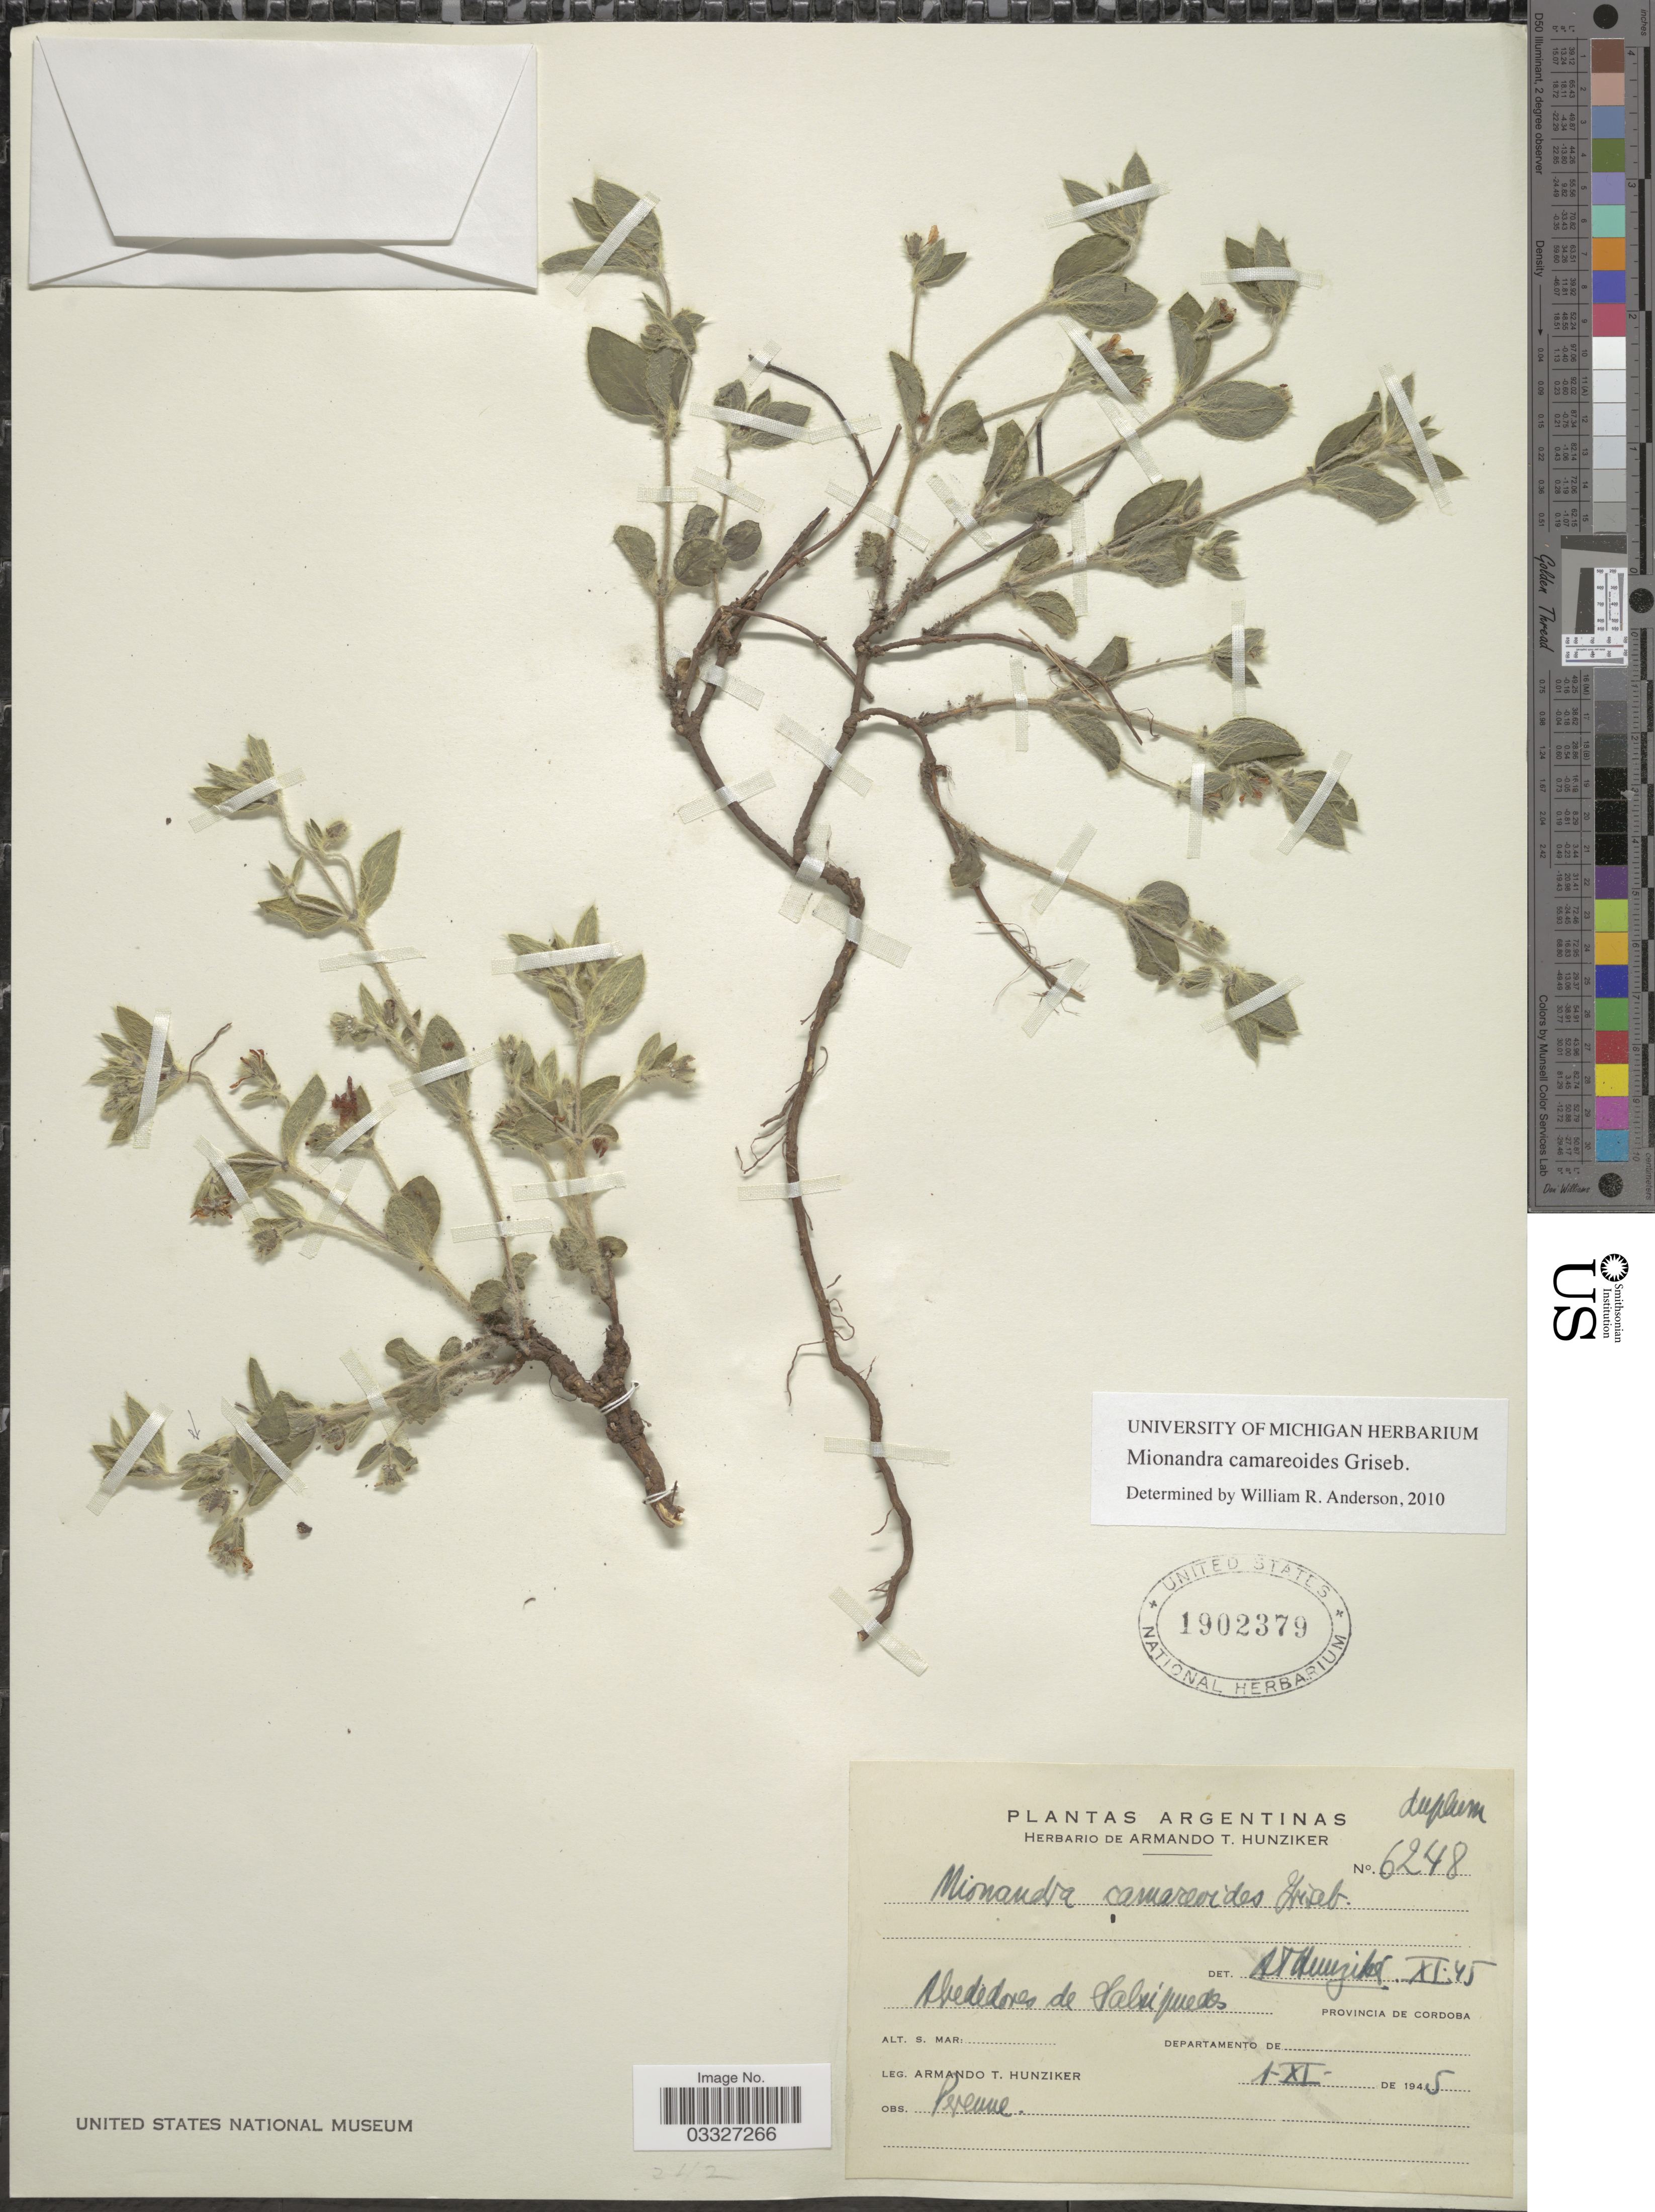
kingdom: Plantae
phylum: Tracheophyta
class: Magnoliopsida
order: Malpighiales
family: Malpighiaceae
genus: Mionandra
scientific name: Mionandra camareoides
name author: Griseb.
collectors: A. T. Hunziker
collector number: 6248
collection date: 1945-11-01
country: Argentina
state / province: Cordoba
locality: Alrededores de Salsopuedes.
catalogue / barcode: US 1902379